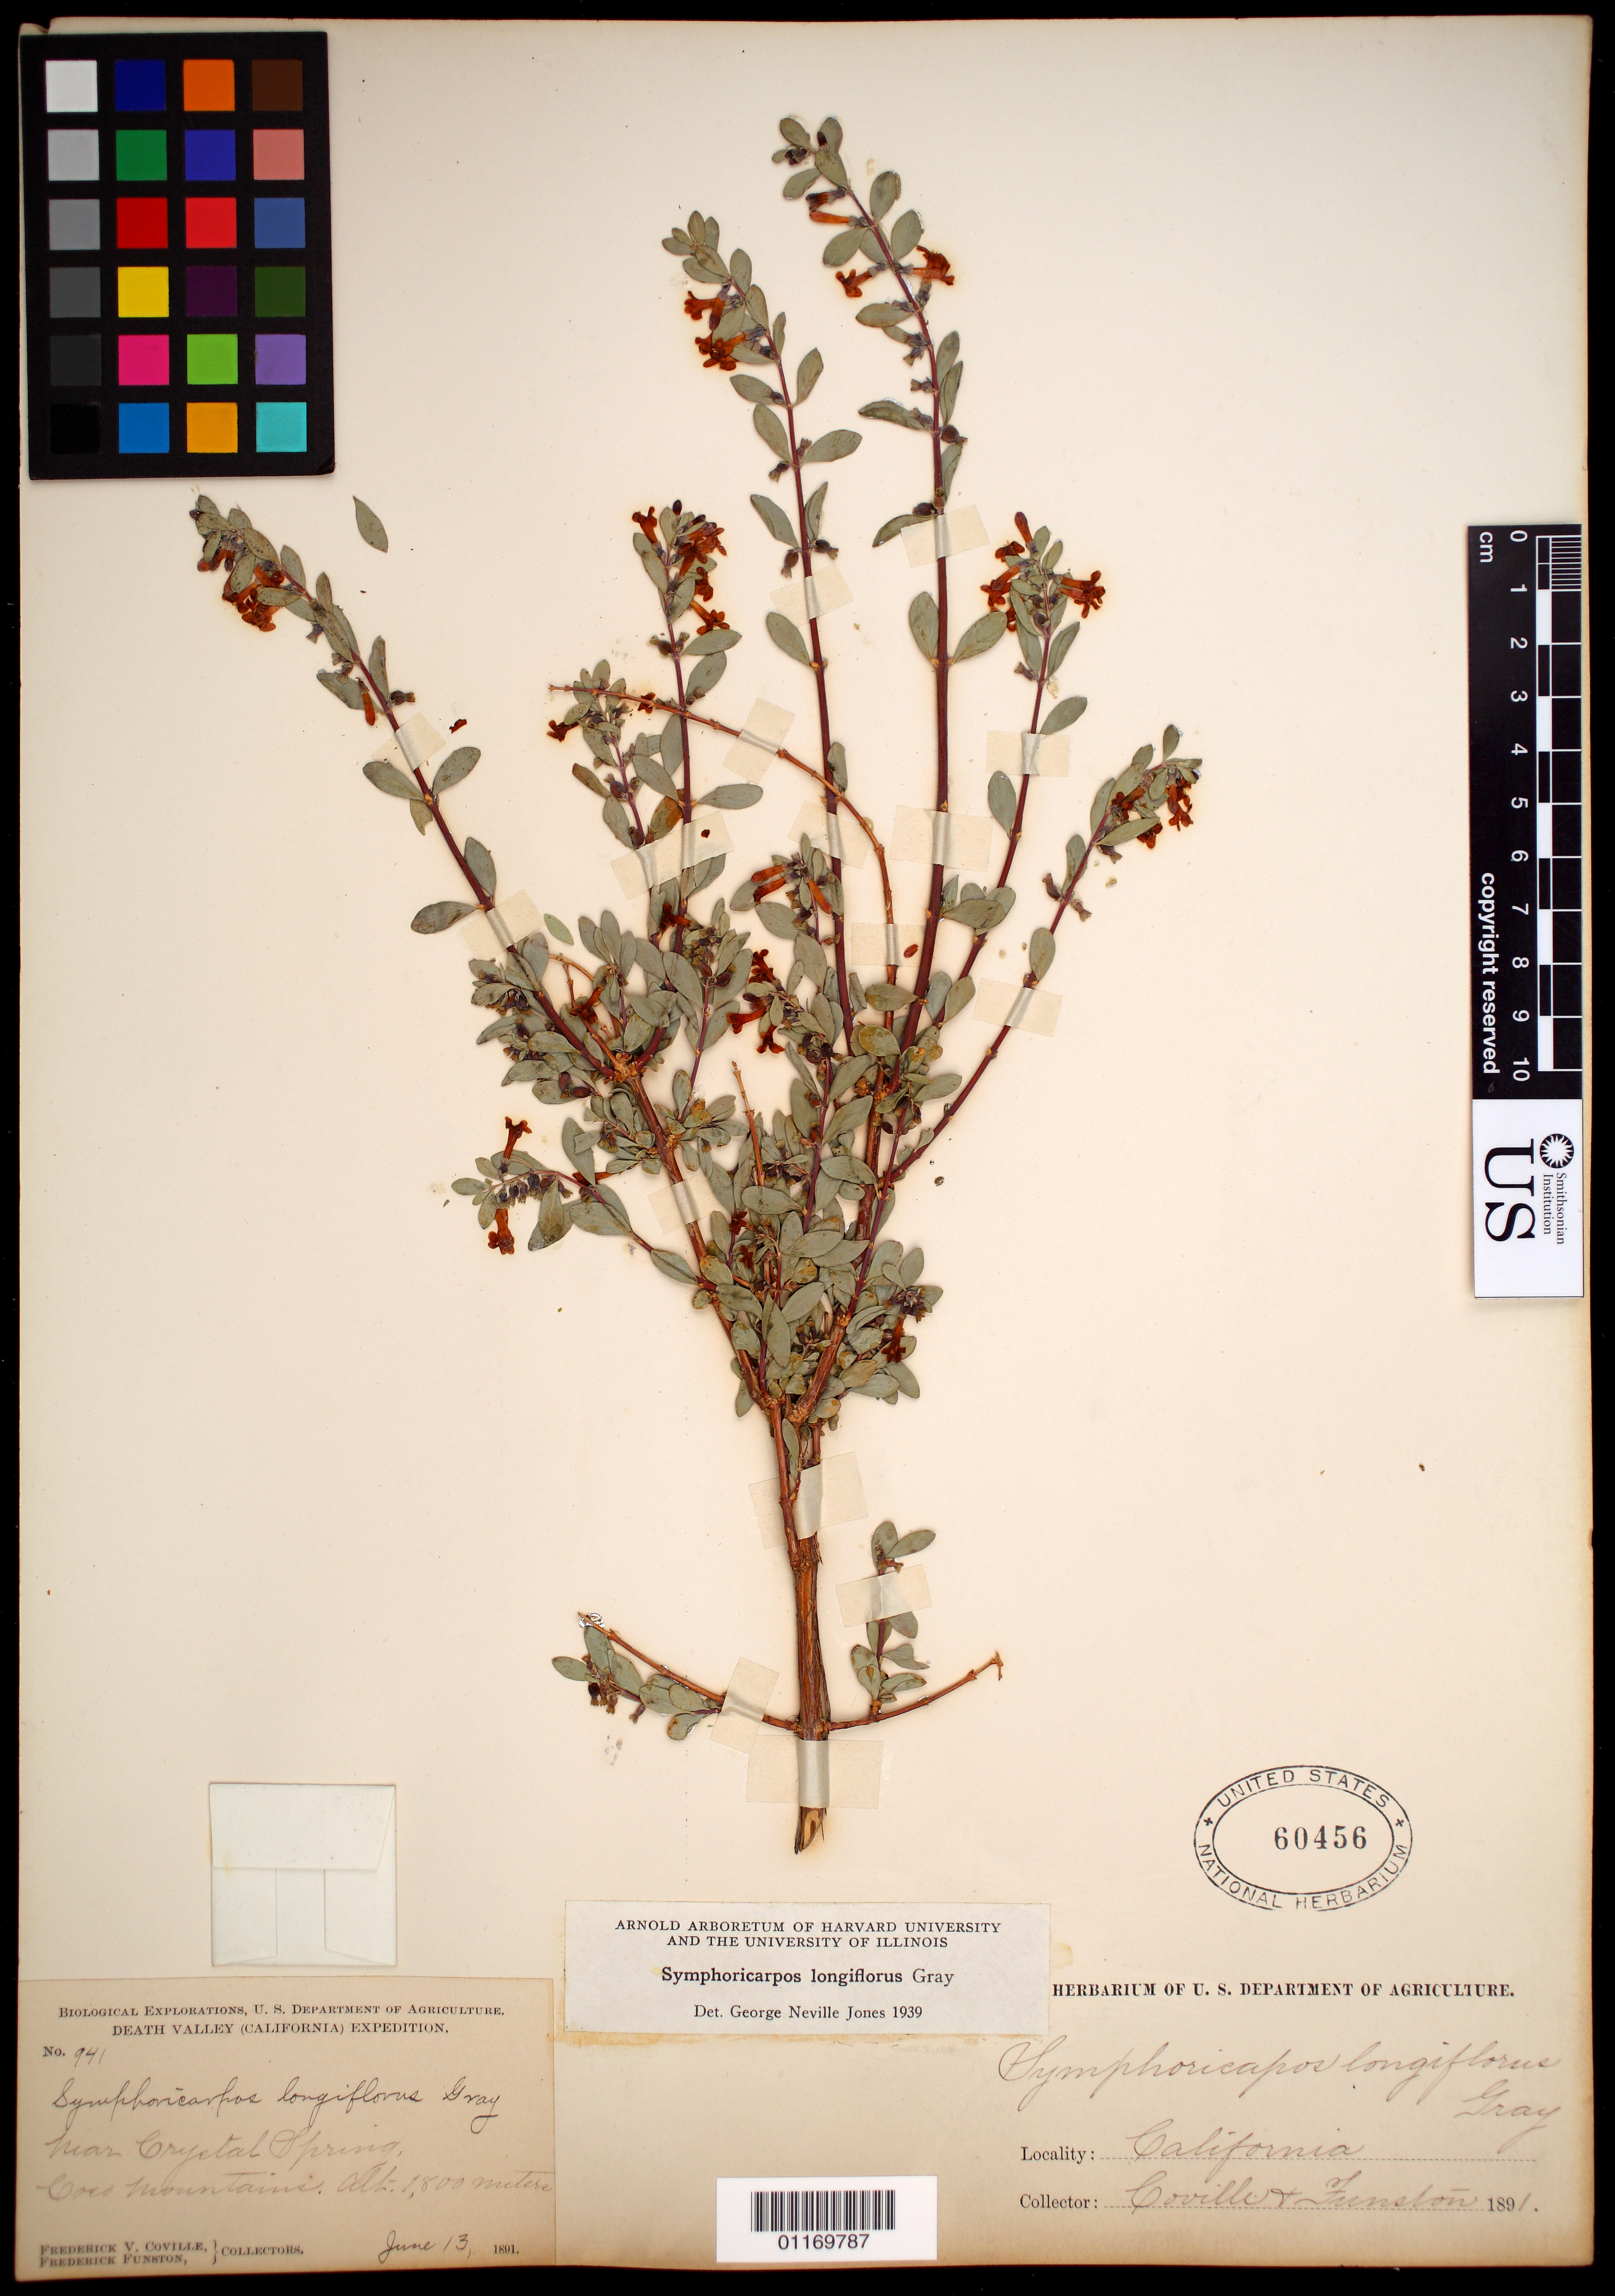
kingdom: Plantae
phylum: Tracheophyta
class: Magnoliopsida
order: Dipsacales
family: Caprifoliaceae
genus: Symphoricarpos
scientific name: Symphoricarpos longiflorus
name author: A. Gray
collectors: F. V. Coville & F. Funston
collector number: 941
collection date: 1891-06-13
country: United States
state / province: California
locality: near Crystal Spring, Coso Mountaind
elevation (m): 1800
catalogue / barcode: US 60456